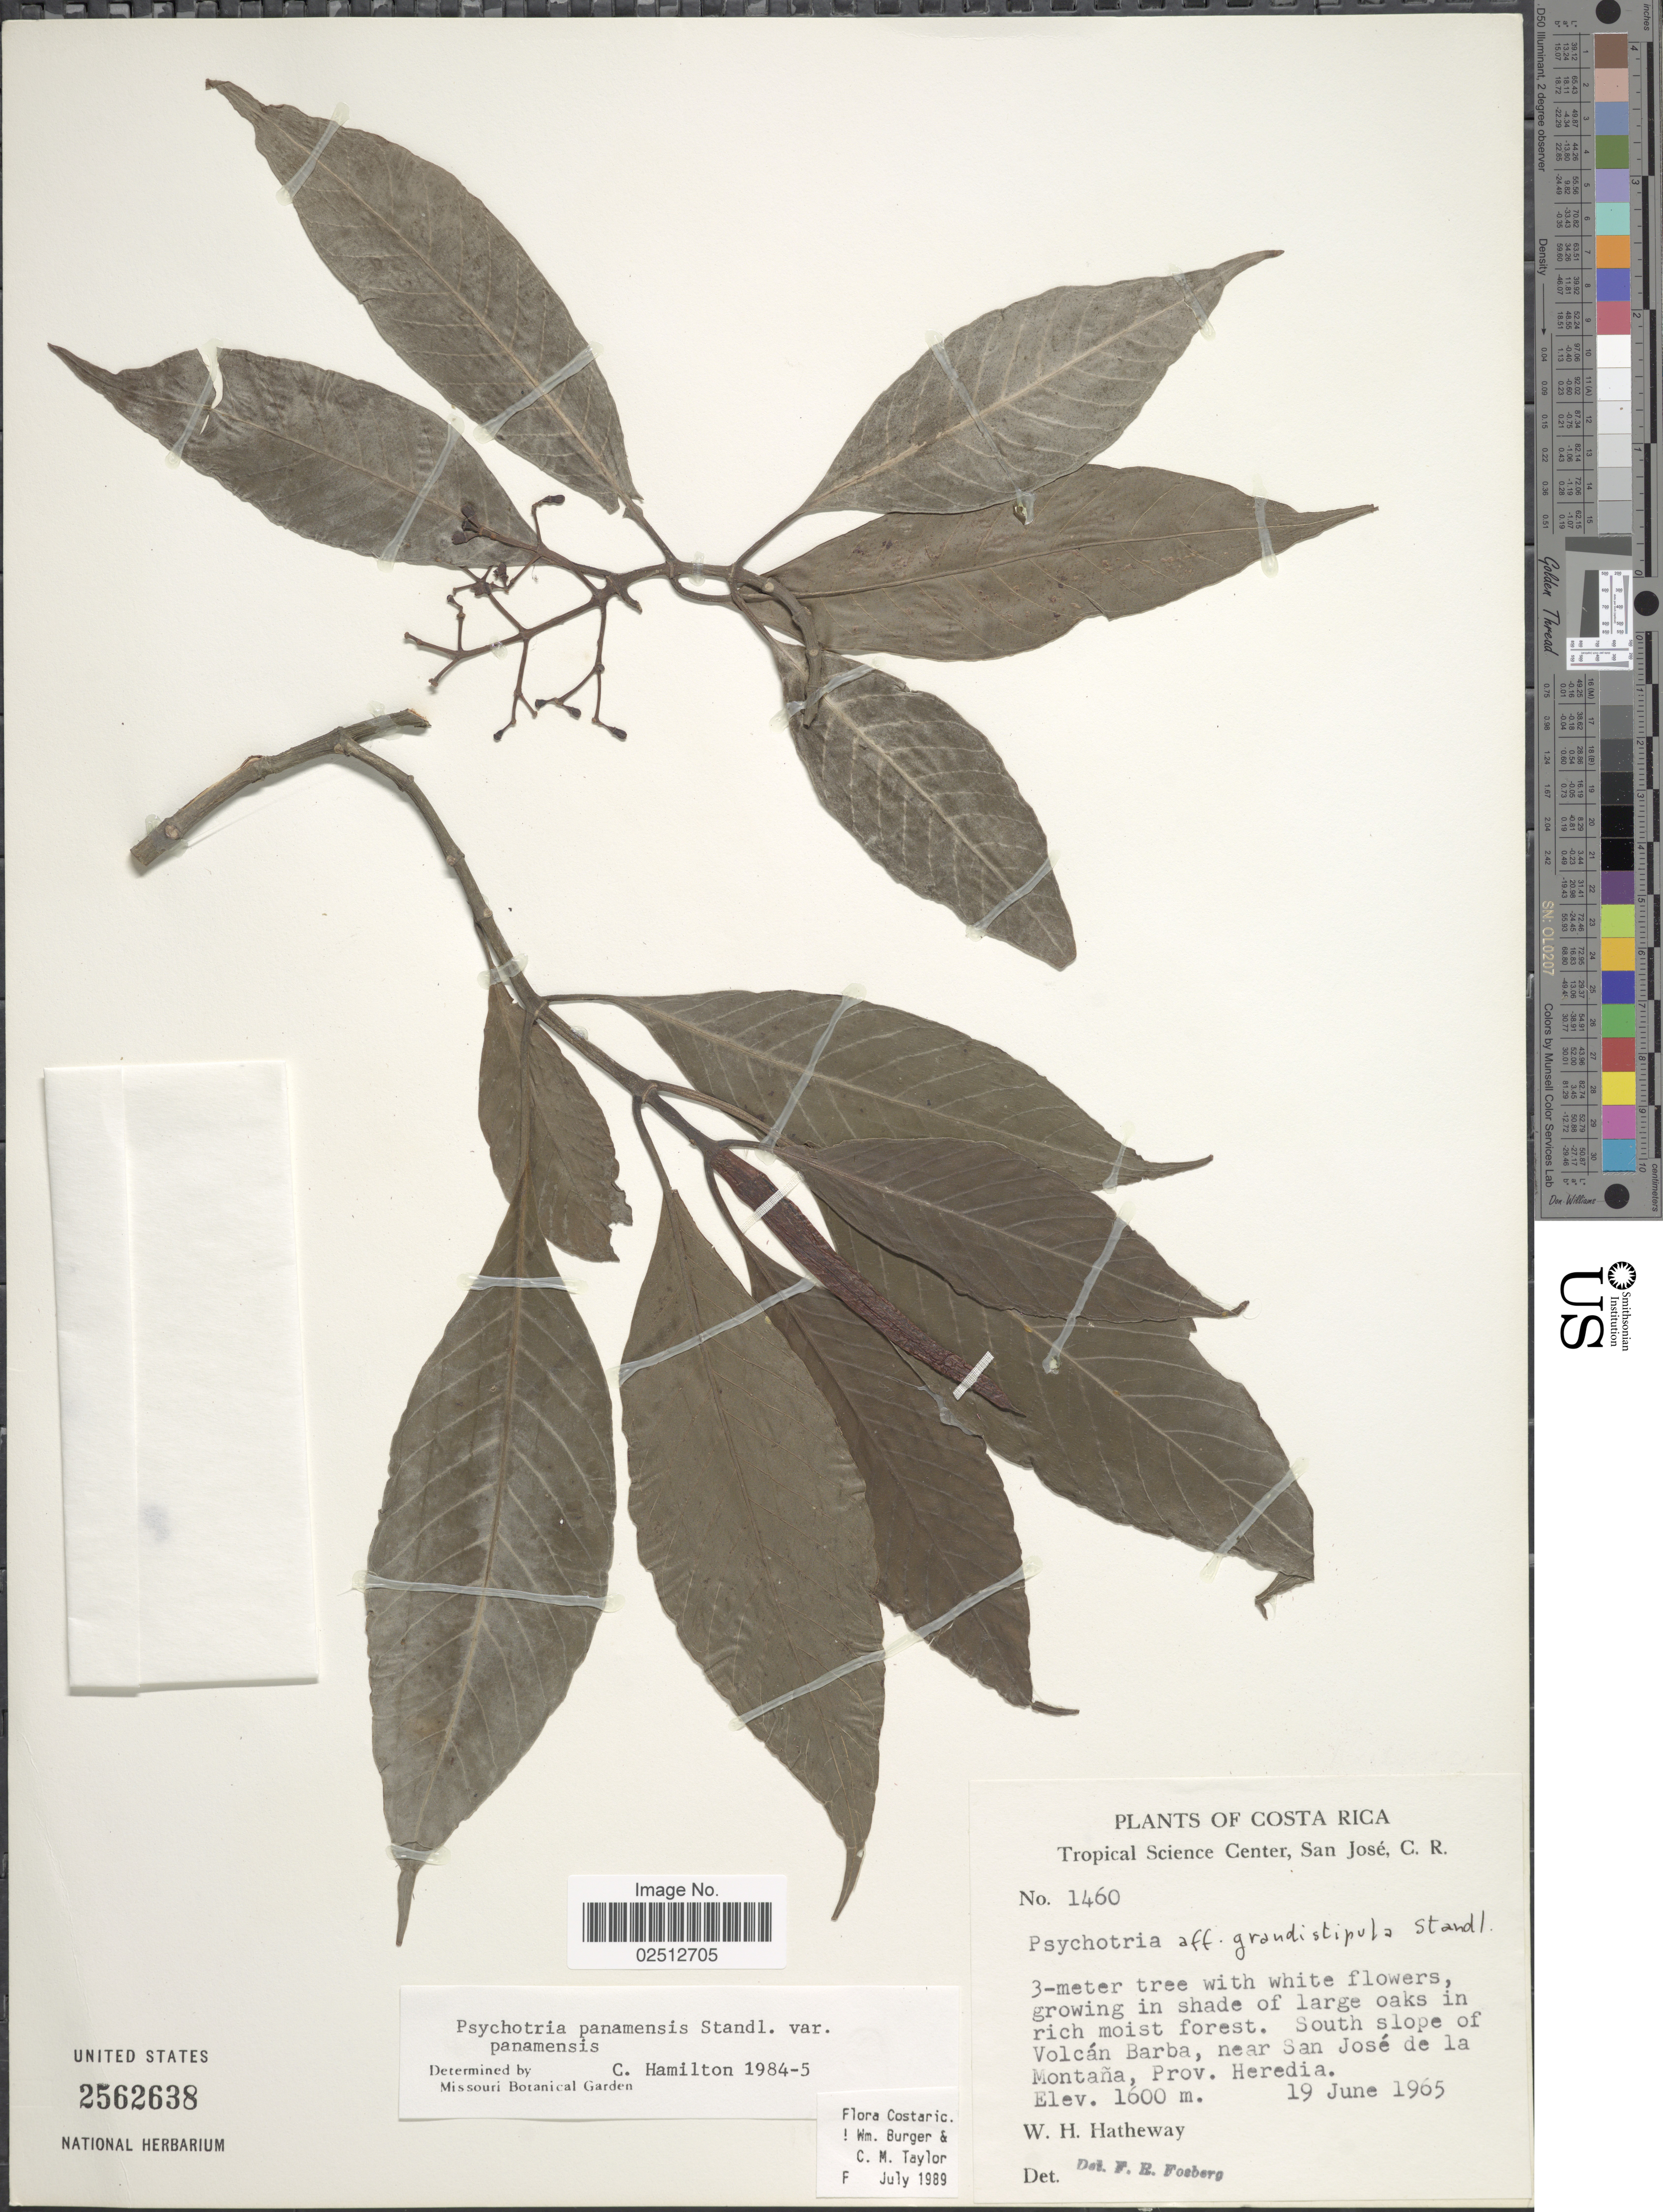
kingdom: Plantae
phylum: Tracheophyta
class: Magnoliopsida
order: Gentianales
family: Rubiaceae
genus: Psychotria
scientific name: Psychotria panamensis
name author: Standl.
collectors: W. H. Hatheway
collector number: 1460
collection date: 1965-06-19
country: Costa Rica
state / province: Heredia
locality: South slope of Volcan Barba, near San Jose de la Montana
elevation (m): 1600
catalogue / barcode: US 2562638